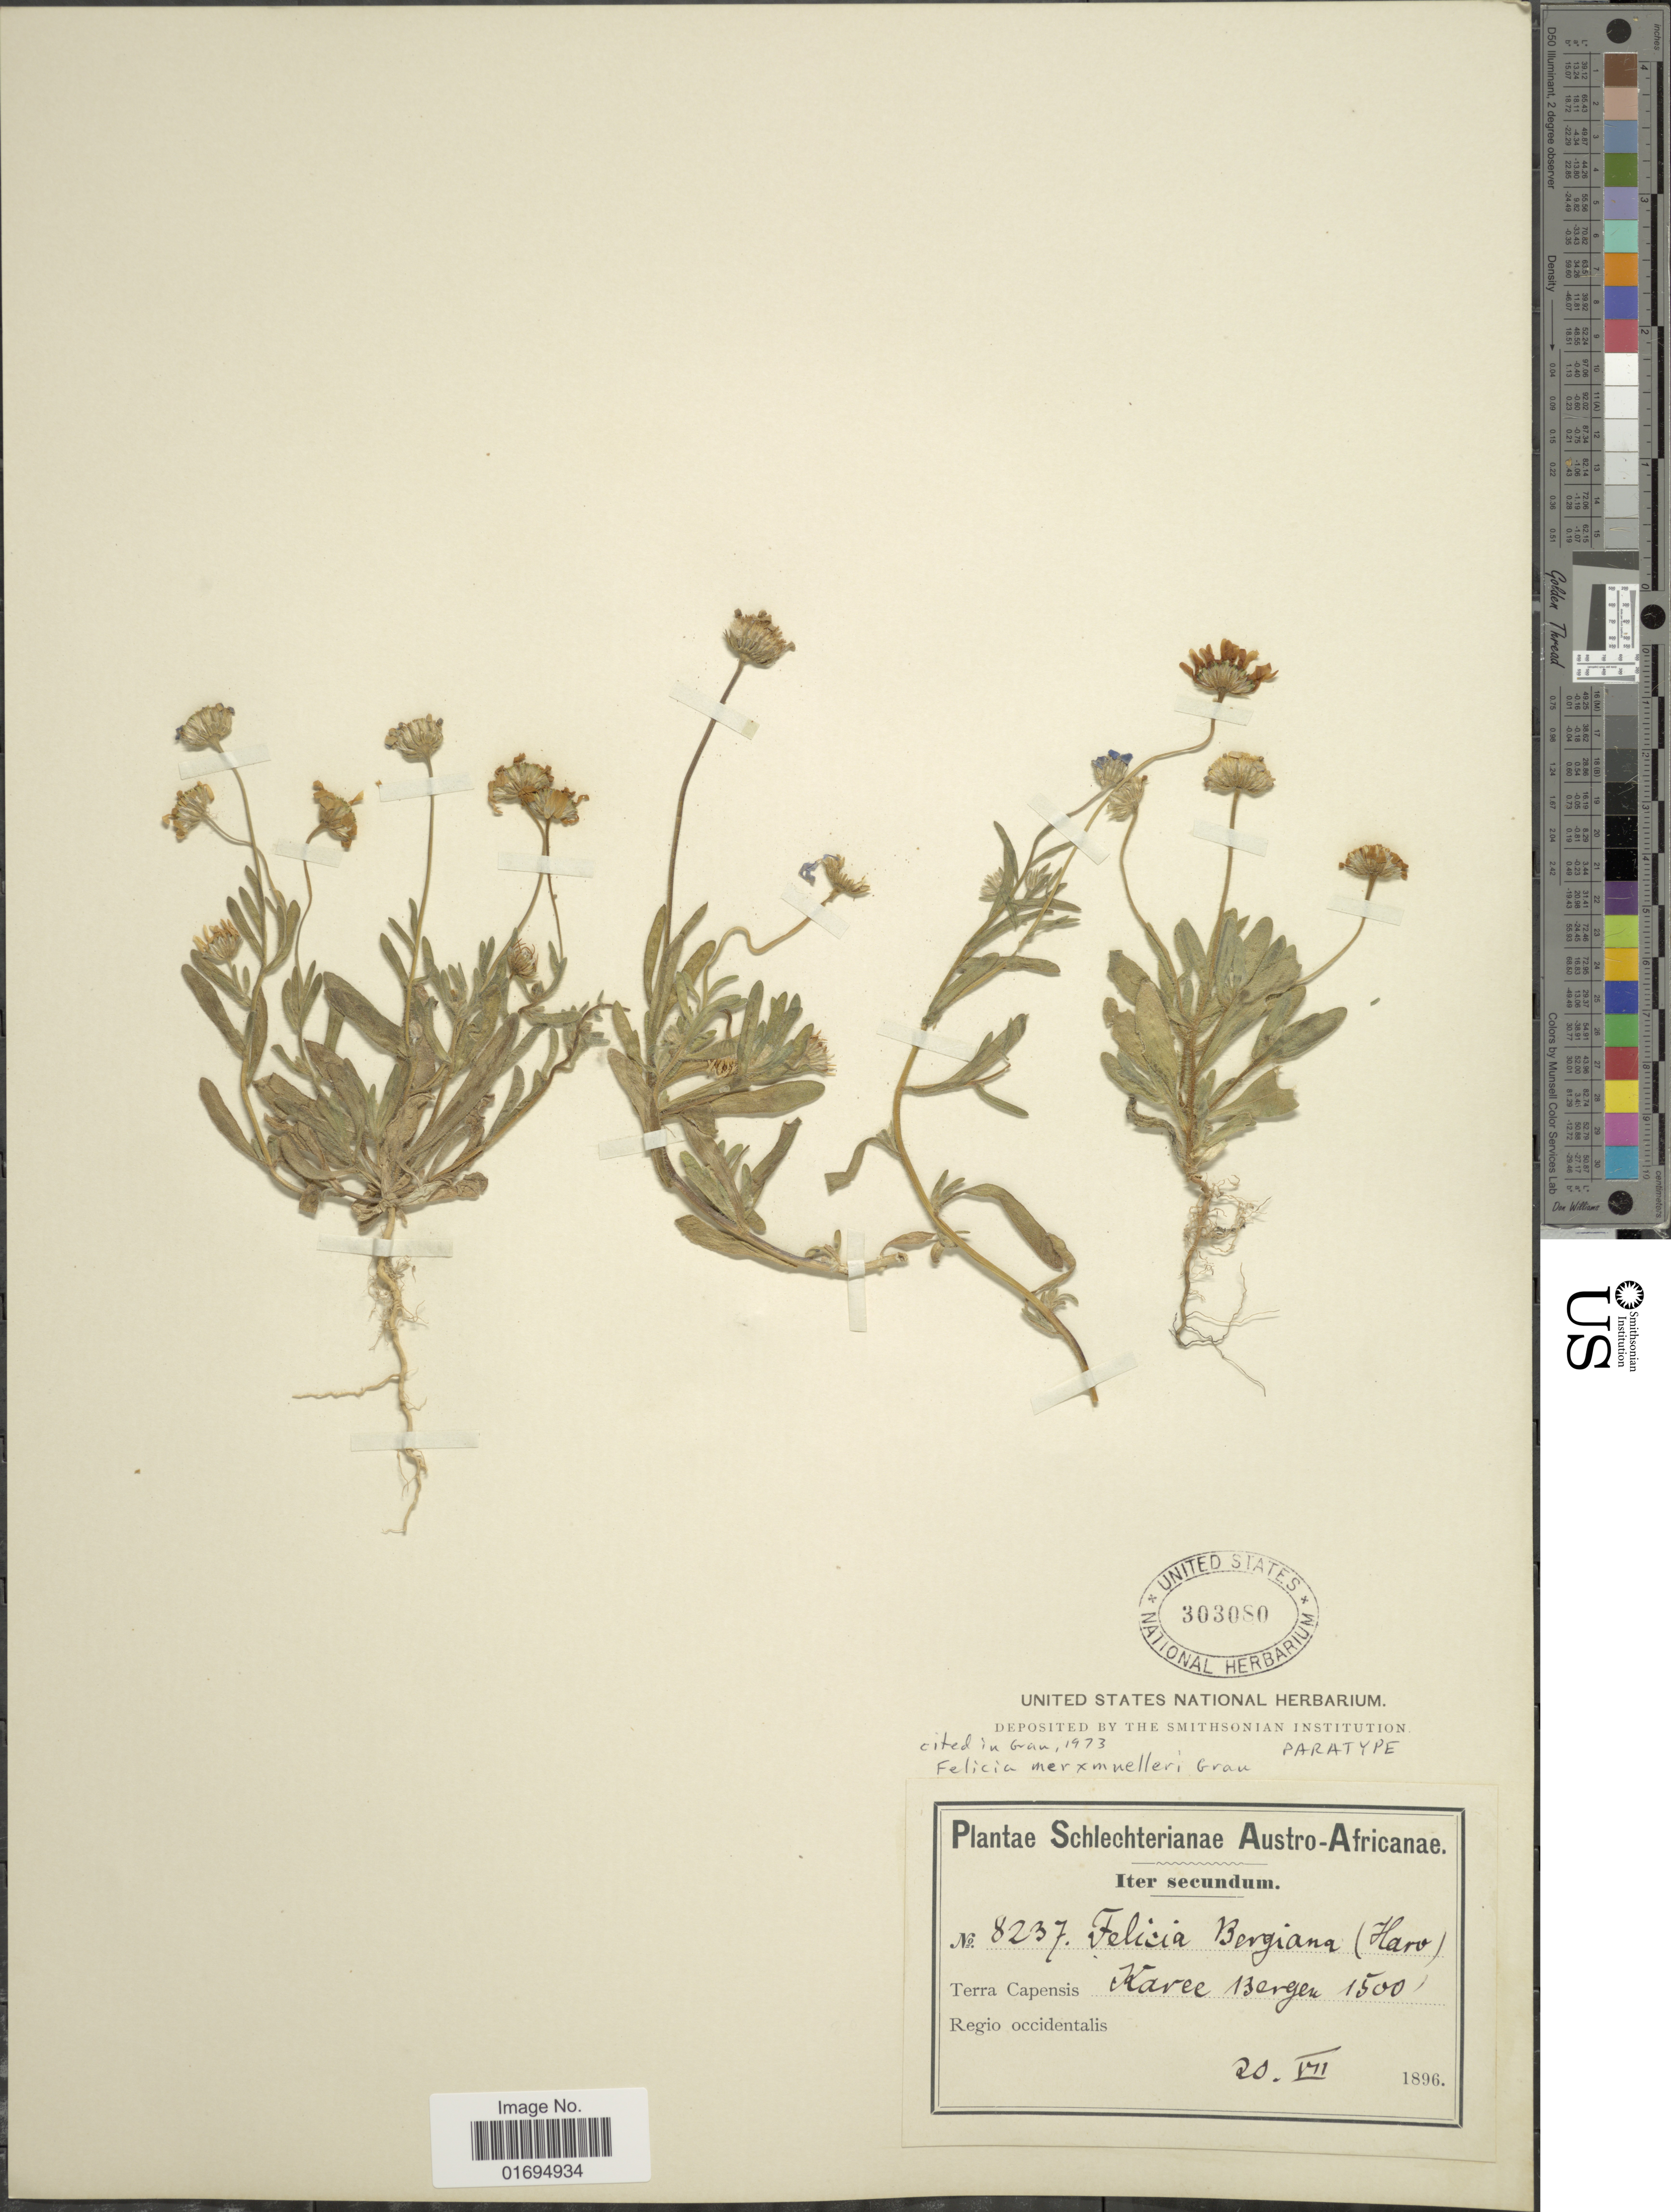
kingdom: Plantae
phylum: Tracheophyta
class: Magnoliopsida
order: Asterales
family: Asteraceae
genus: Felicia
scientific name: Felicia merxmuelleri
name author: Grau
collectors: Schlechter, --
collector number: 8237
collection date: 1896-07-20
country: South Africa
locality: Austro-Africanae, Terra Capensis, Karee Bergen, Regio occidentalis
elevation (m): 457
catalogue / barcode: US 303080